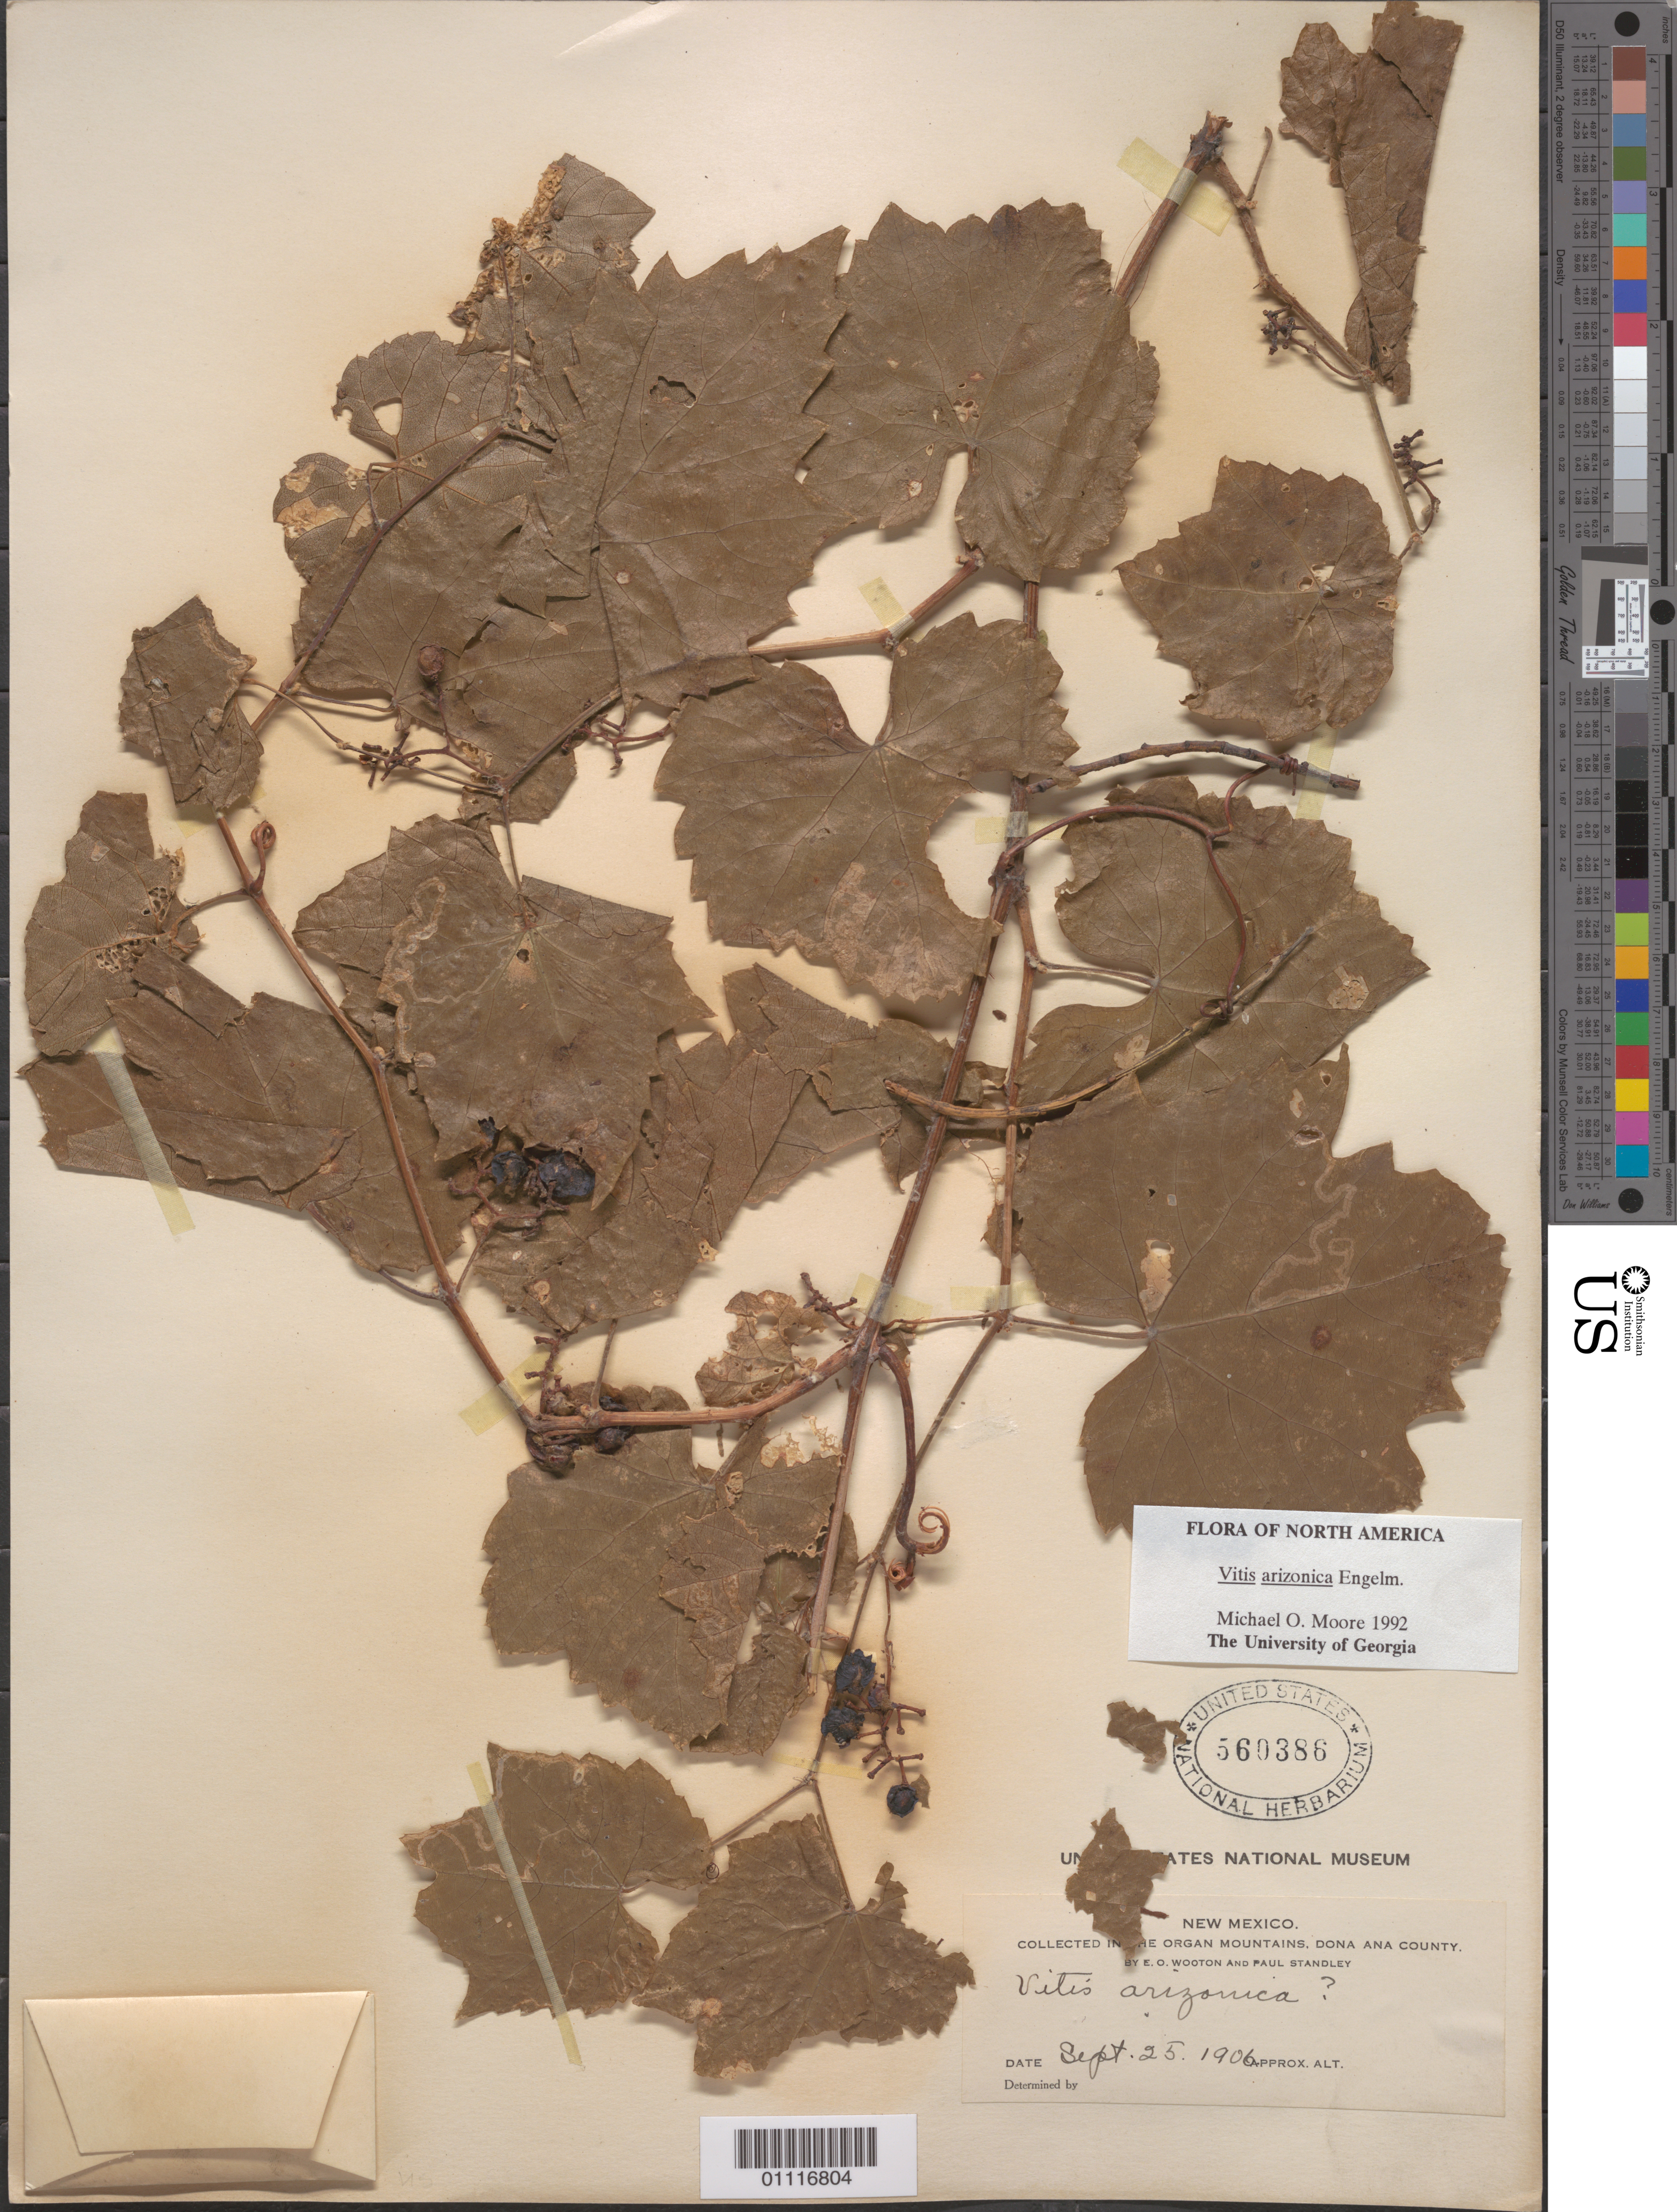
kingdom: Plantae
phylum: Tracheophyta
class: Magnoliopsida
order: Vitales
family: Vitaceae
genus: Vitis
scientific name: Vitis arizonica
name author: Engelm.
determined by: Moore, M. O.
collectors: E. O. Wooton & P. C. Standley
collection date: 1906-09-25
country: United States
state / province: New Mexico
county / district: Dona Ana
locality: in the Organ Mountains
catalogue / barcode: US 560386